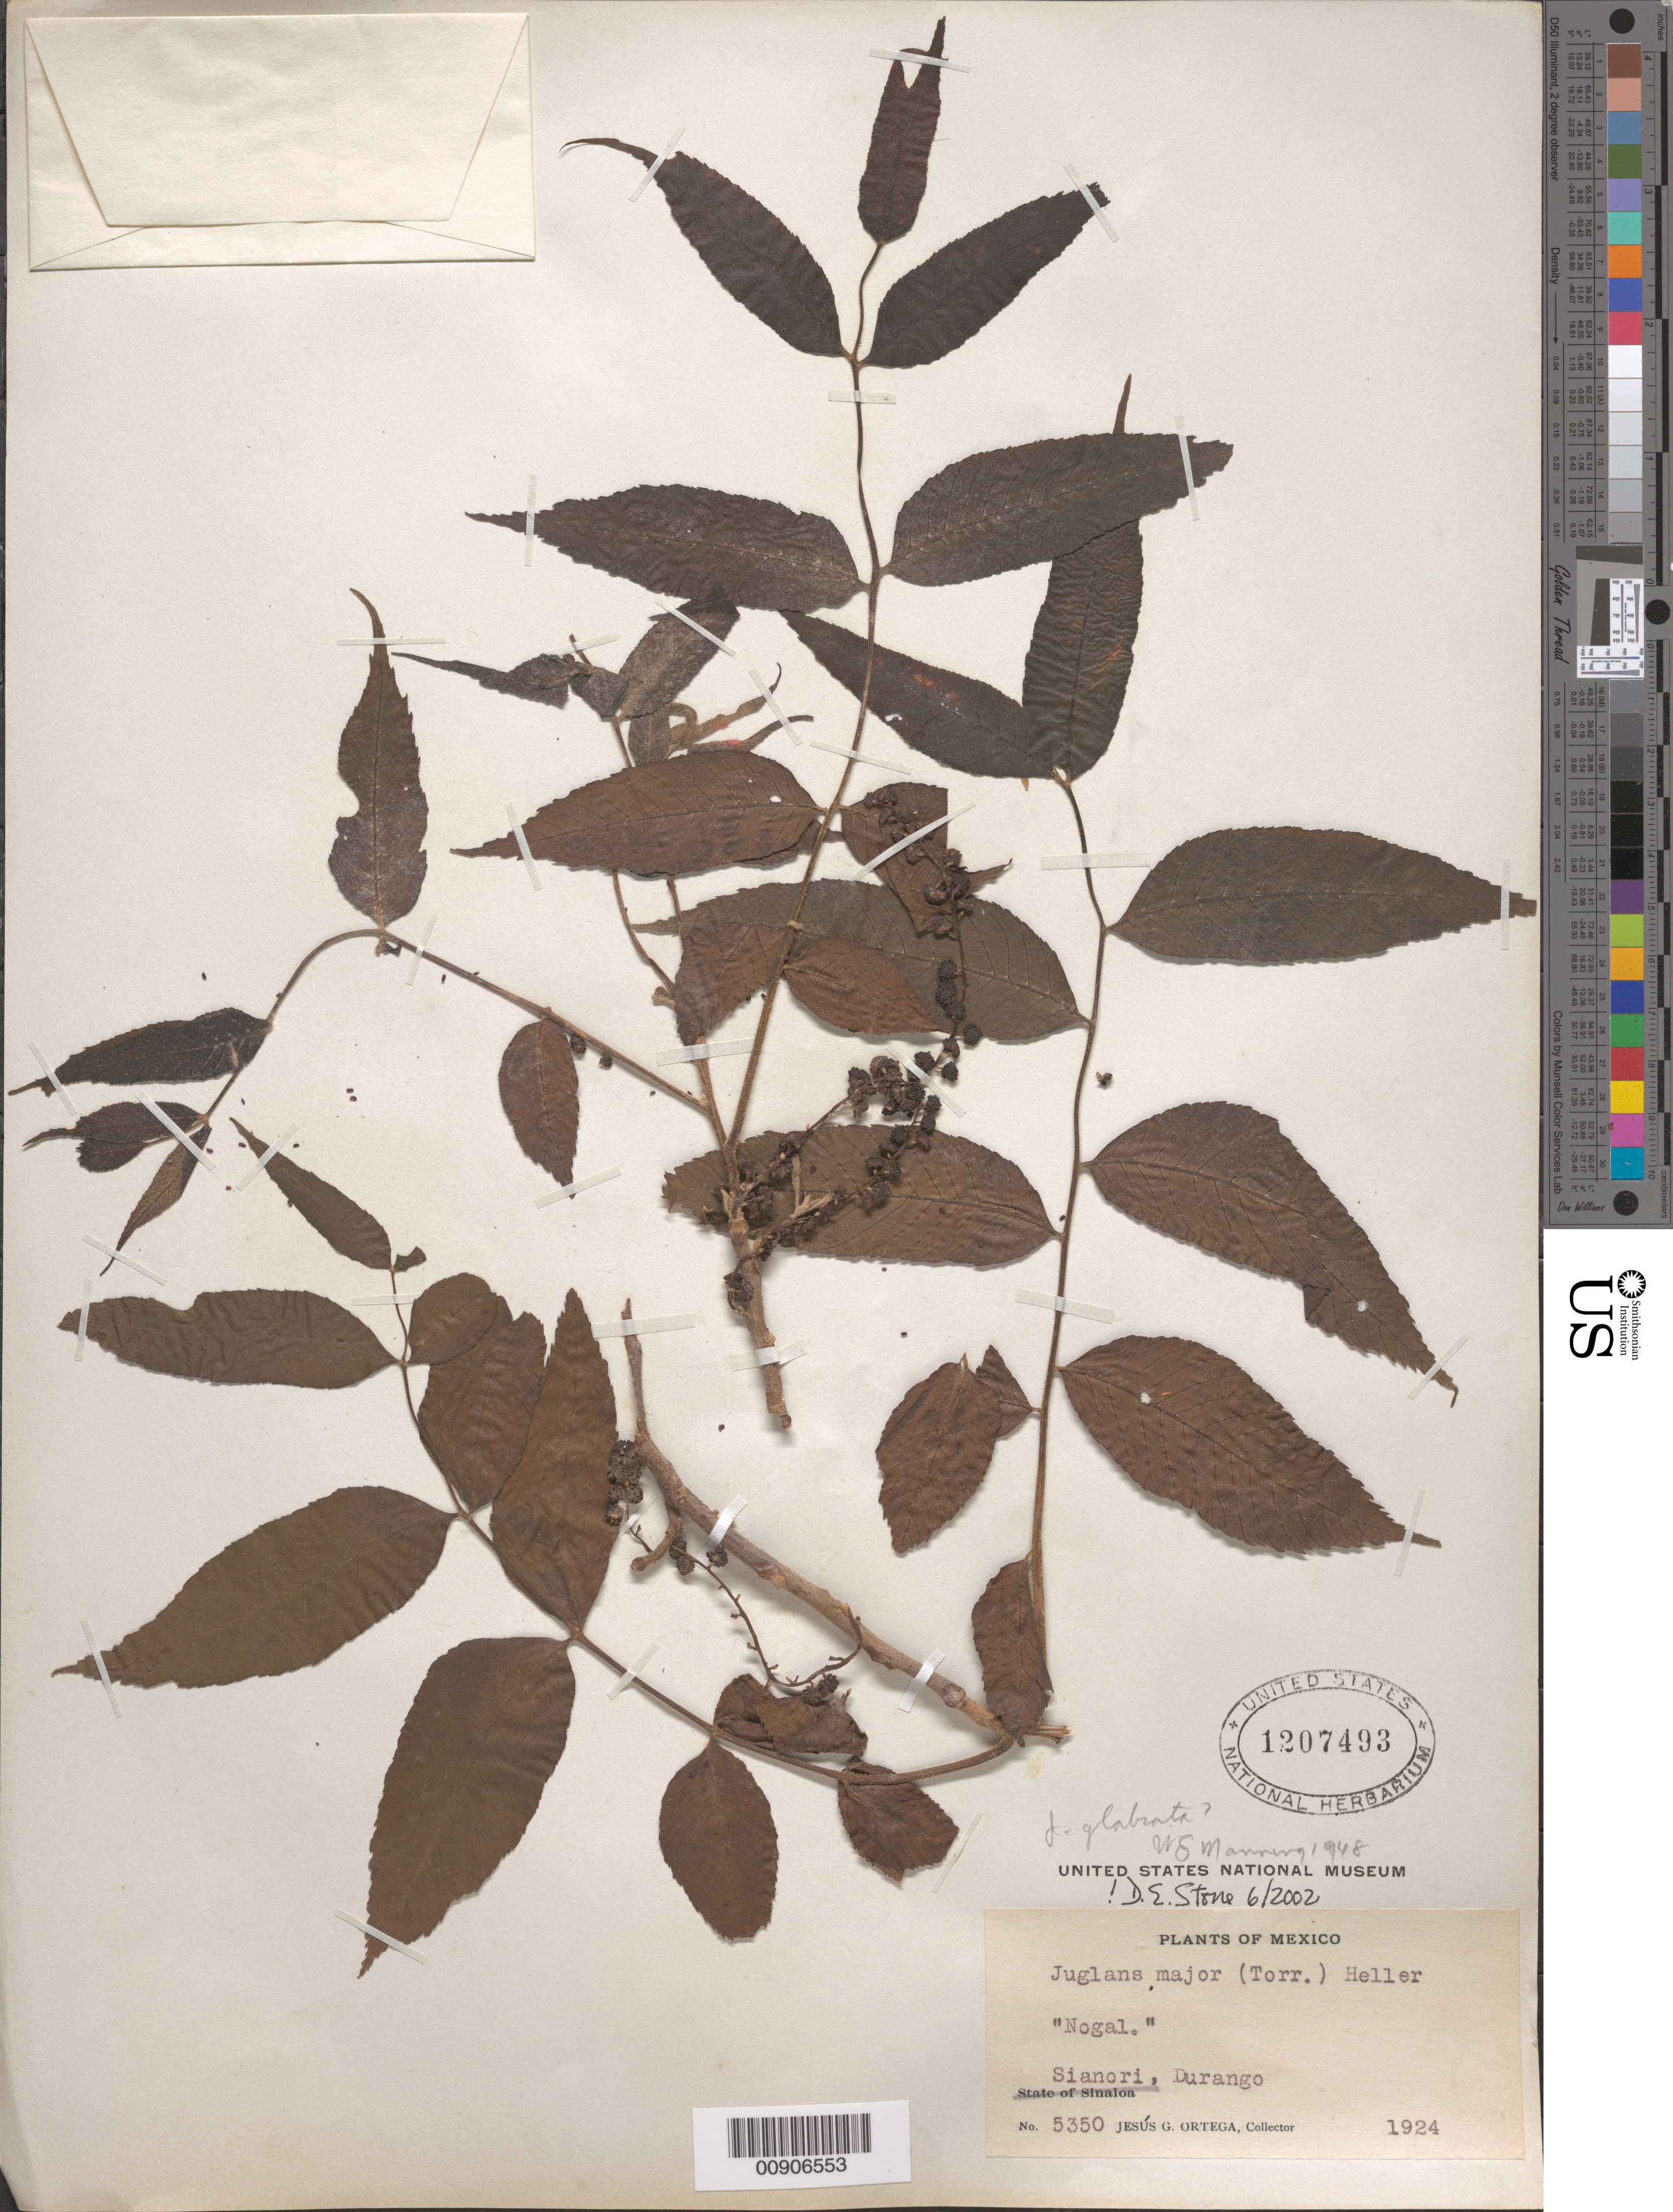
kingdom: Plantae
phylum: Tracheophyta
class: Magnoliopsida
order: Fagales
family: Juglandaceae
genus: Juglans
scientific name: Juglans major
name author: (Torr.) A. Heller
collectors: J. Ortega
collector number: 5350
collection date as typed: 1924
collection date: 1924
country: Mexico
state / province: Durango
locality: Sianori, Durango.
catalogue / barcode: US 1207493